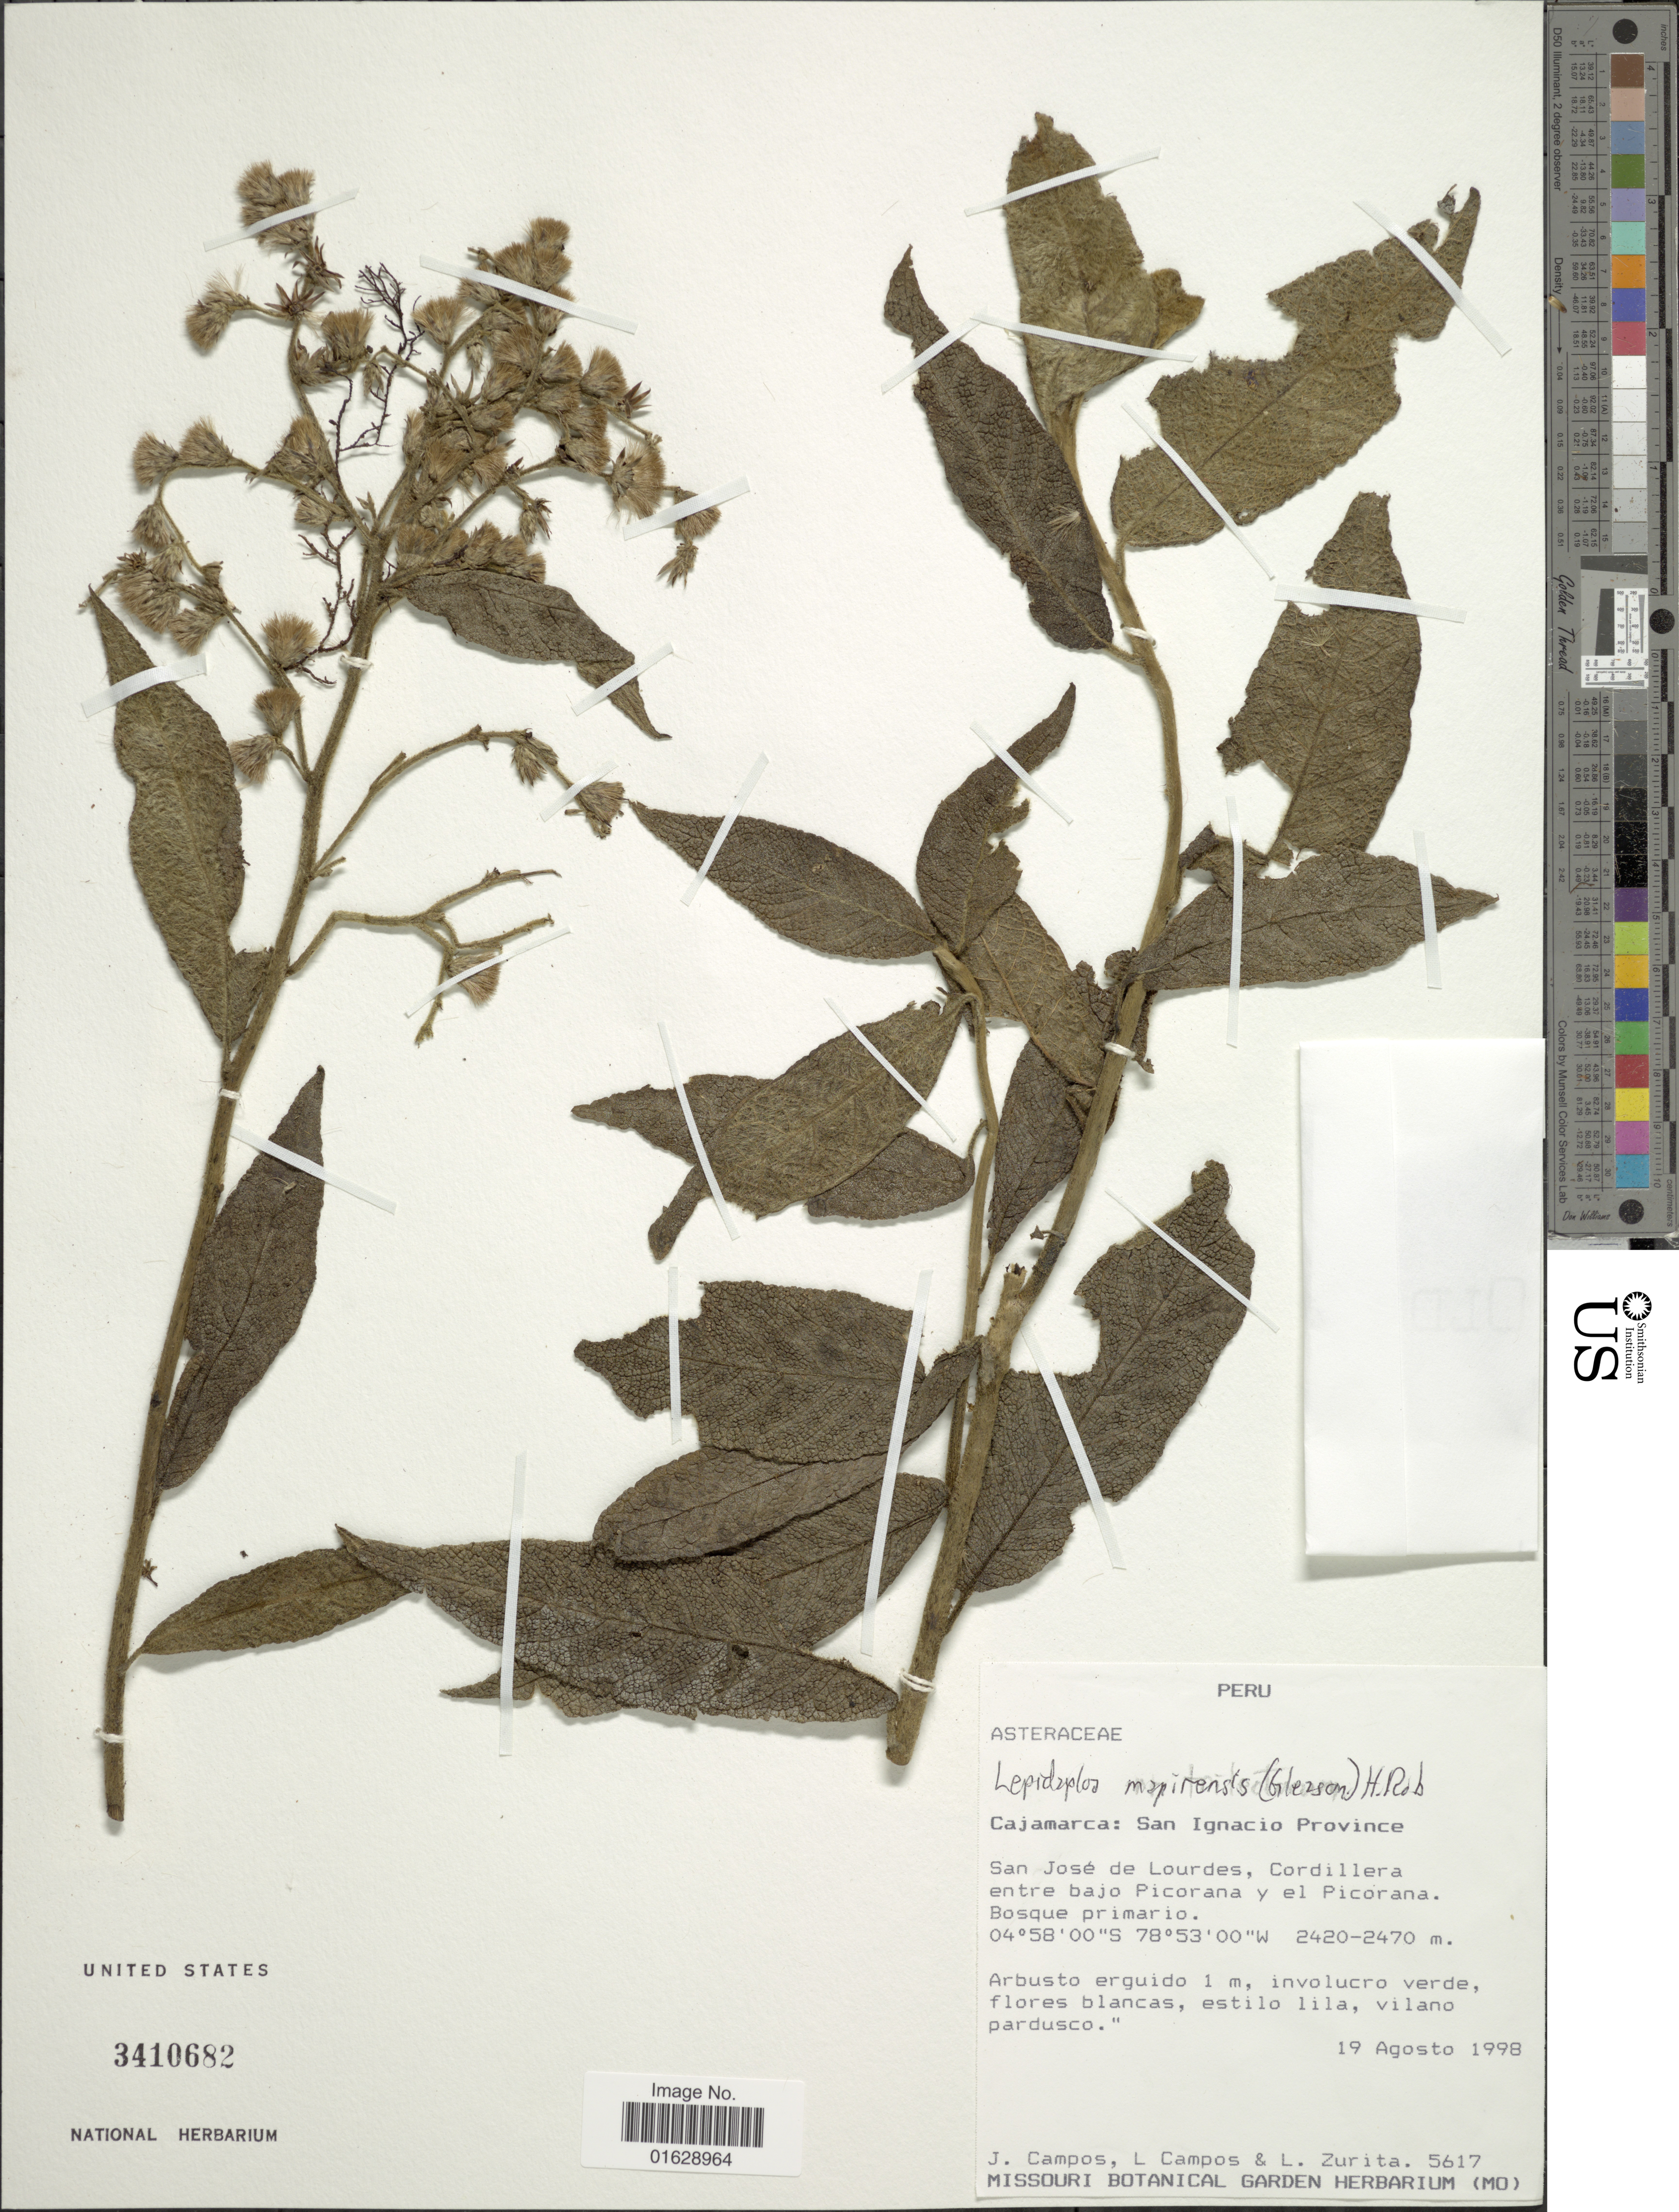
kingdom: Plantae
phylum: Tracheophyta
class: Magnoliopsida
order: Asterales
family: Asteraceae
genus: Lepidaploa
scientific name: Lepidaploa mapirensis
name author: (Gleason) H. Rob.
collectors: J. Campos, L. Campos & L. Zurita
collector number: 5617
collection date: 1998-08-19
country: Peru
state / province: Cajamarca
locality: San Ignacio Province. San Jose de Lourdes, Cordillera entre bajo Picorana y el Picorana.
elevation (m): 2420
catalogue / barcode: US 3410682